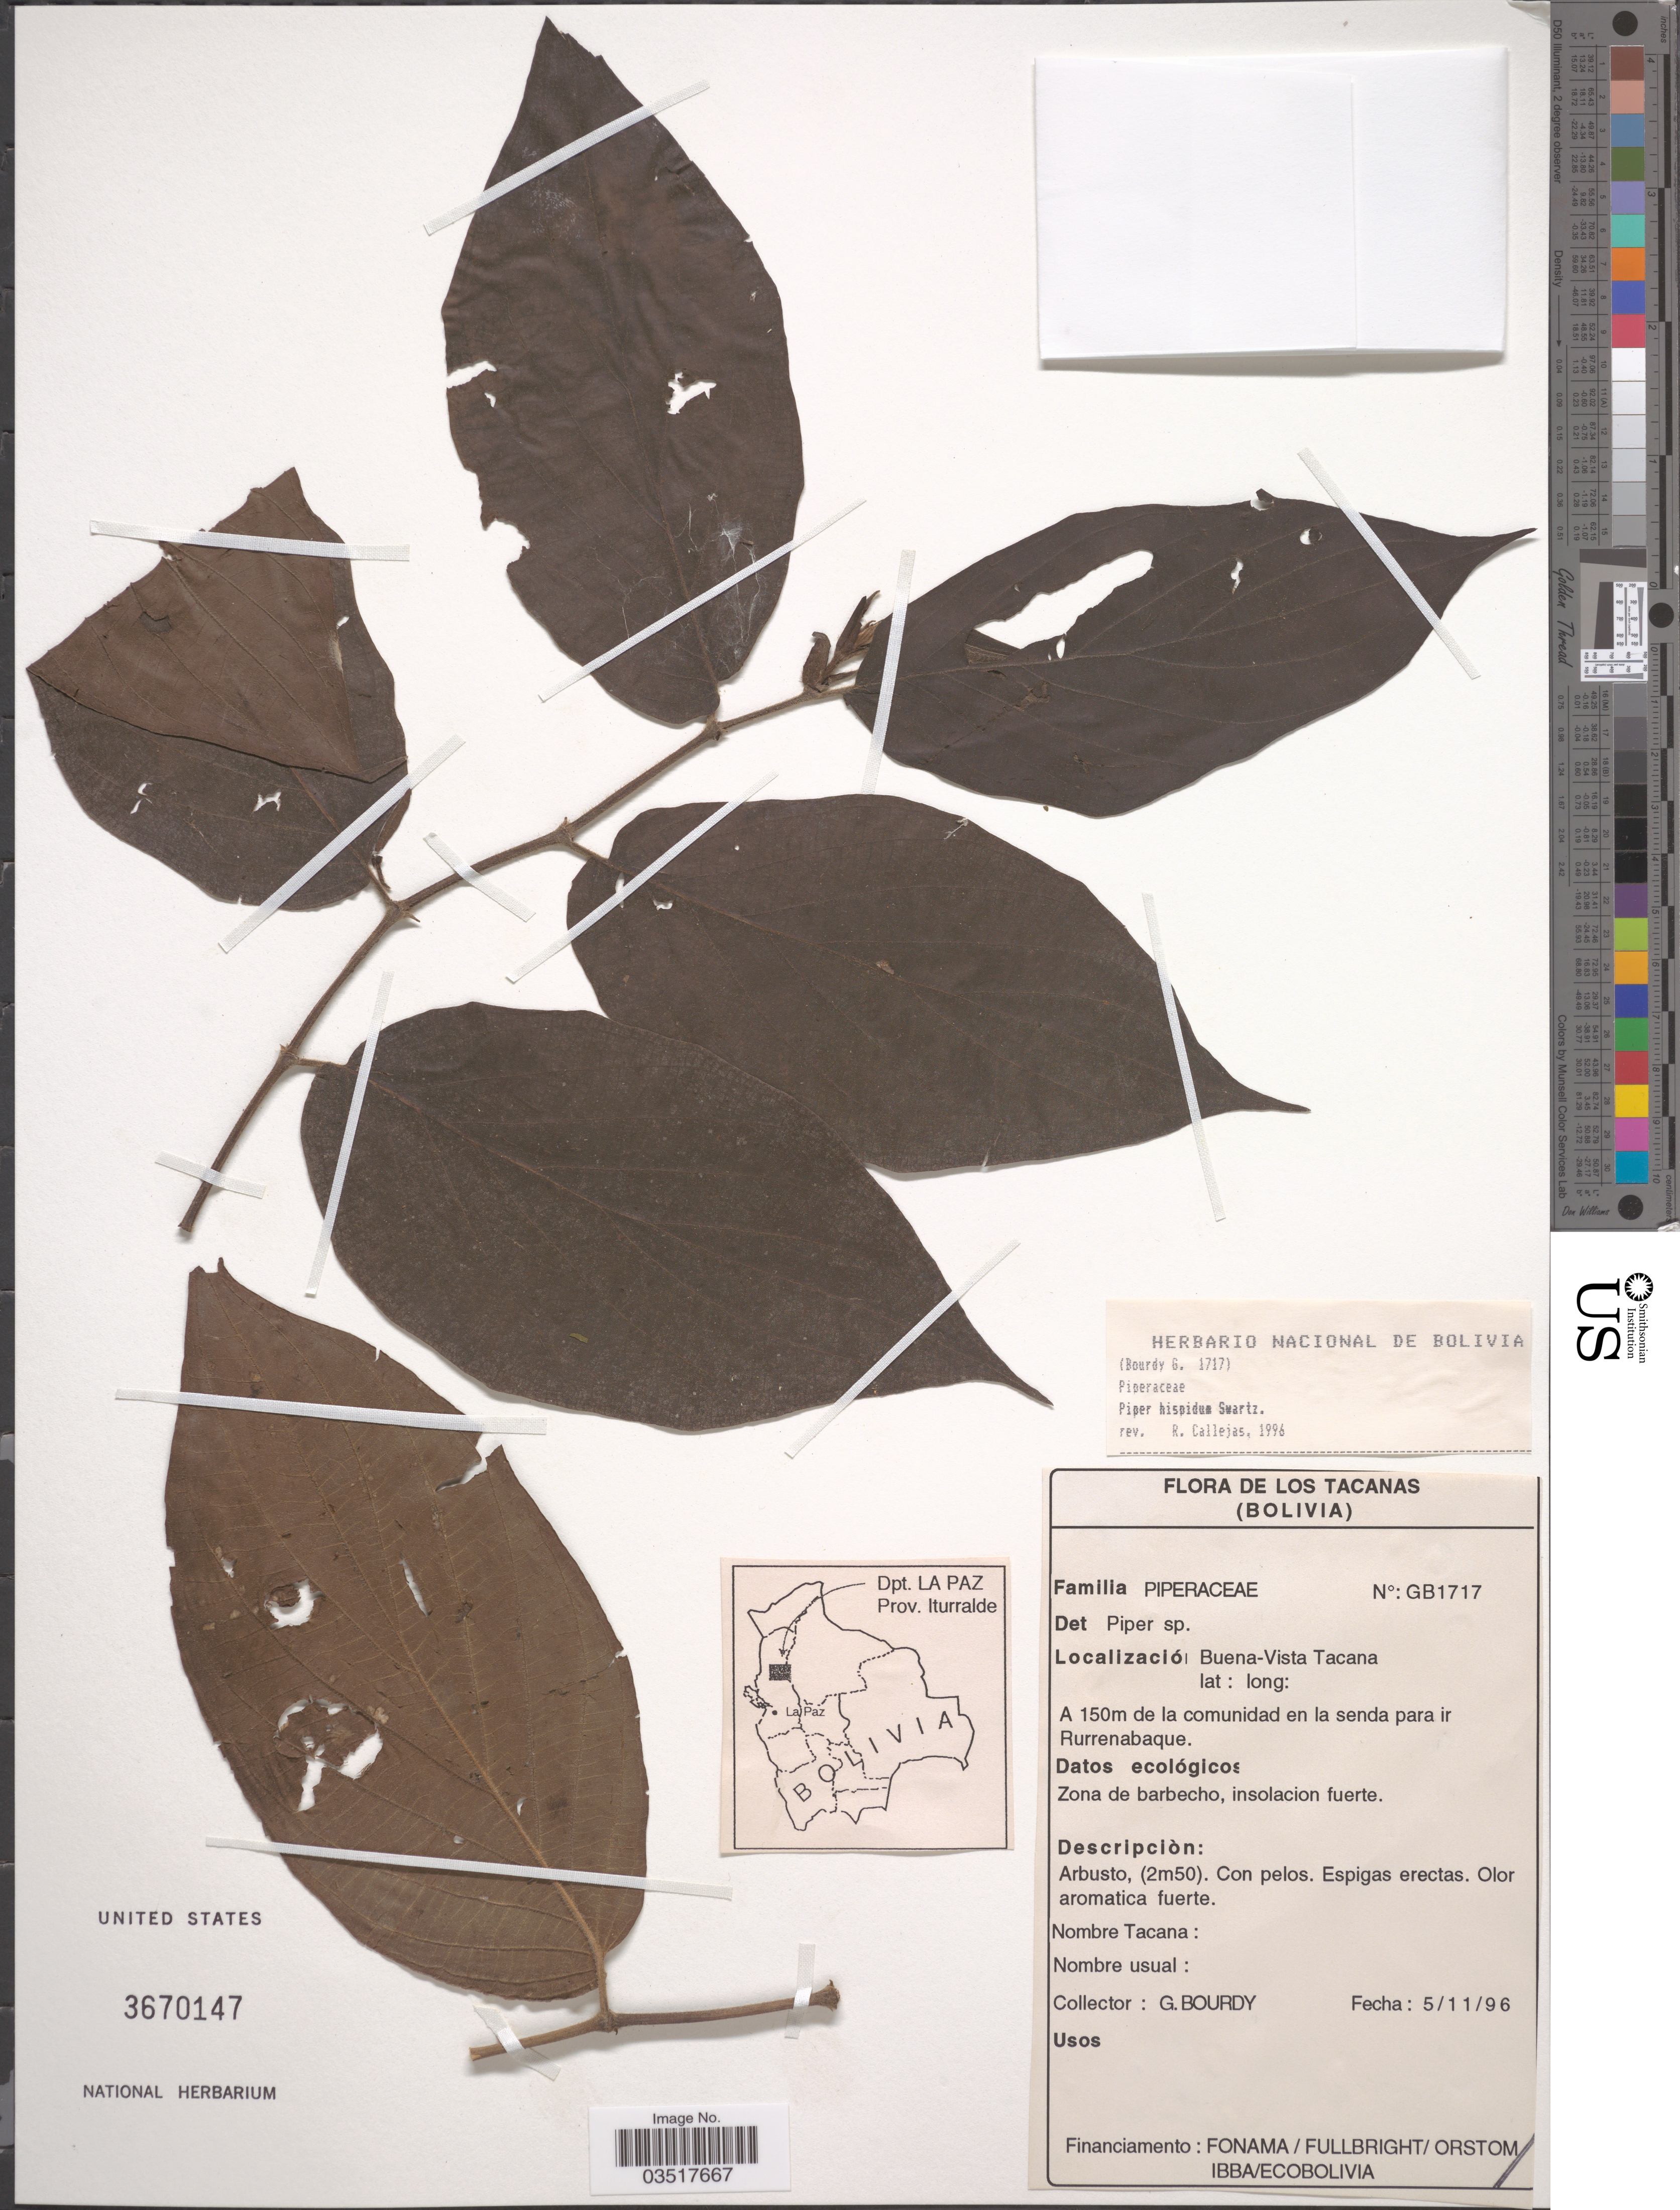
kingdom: Plantae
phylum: Tracheophyta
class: Magnoliopsida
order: Piperales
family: Piperaceae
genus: Piper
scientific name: Piper hispidum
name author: Sw.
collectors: G. Bourdy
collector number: GB1717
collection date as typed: Transcribed d/m/y: 5/11/96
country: Bolivia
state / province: La Paz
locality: Dpt. La Paz. Prov. Iturralde. Los Tacanas. Buena-Vista Tacana. A 150m de la comunidad en la senda para ir Rurrenabaque.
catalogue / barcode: US 3670147